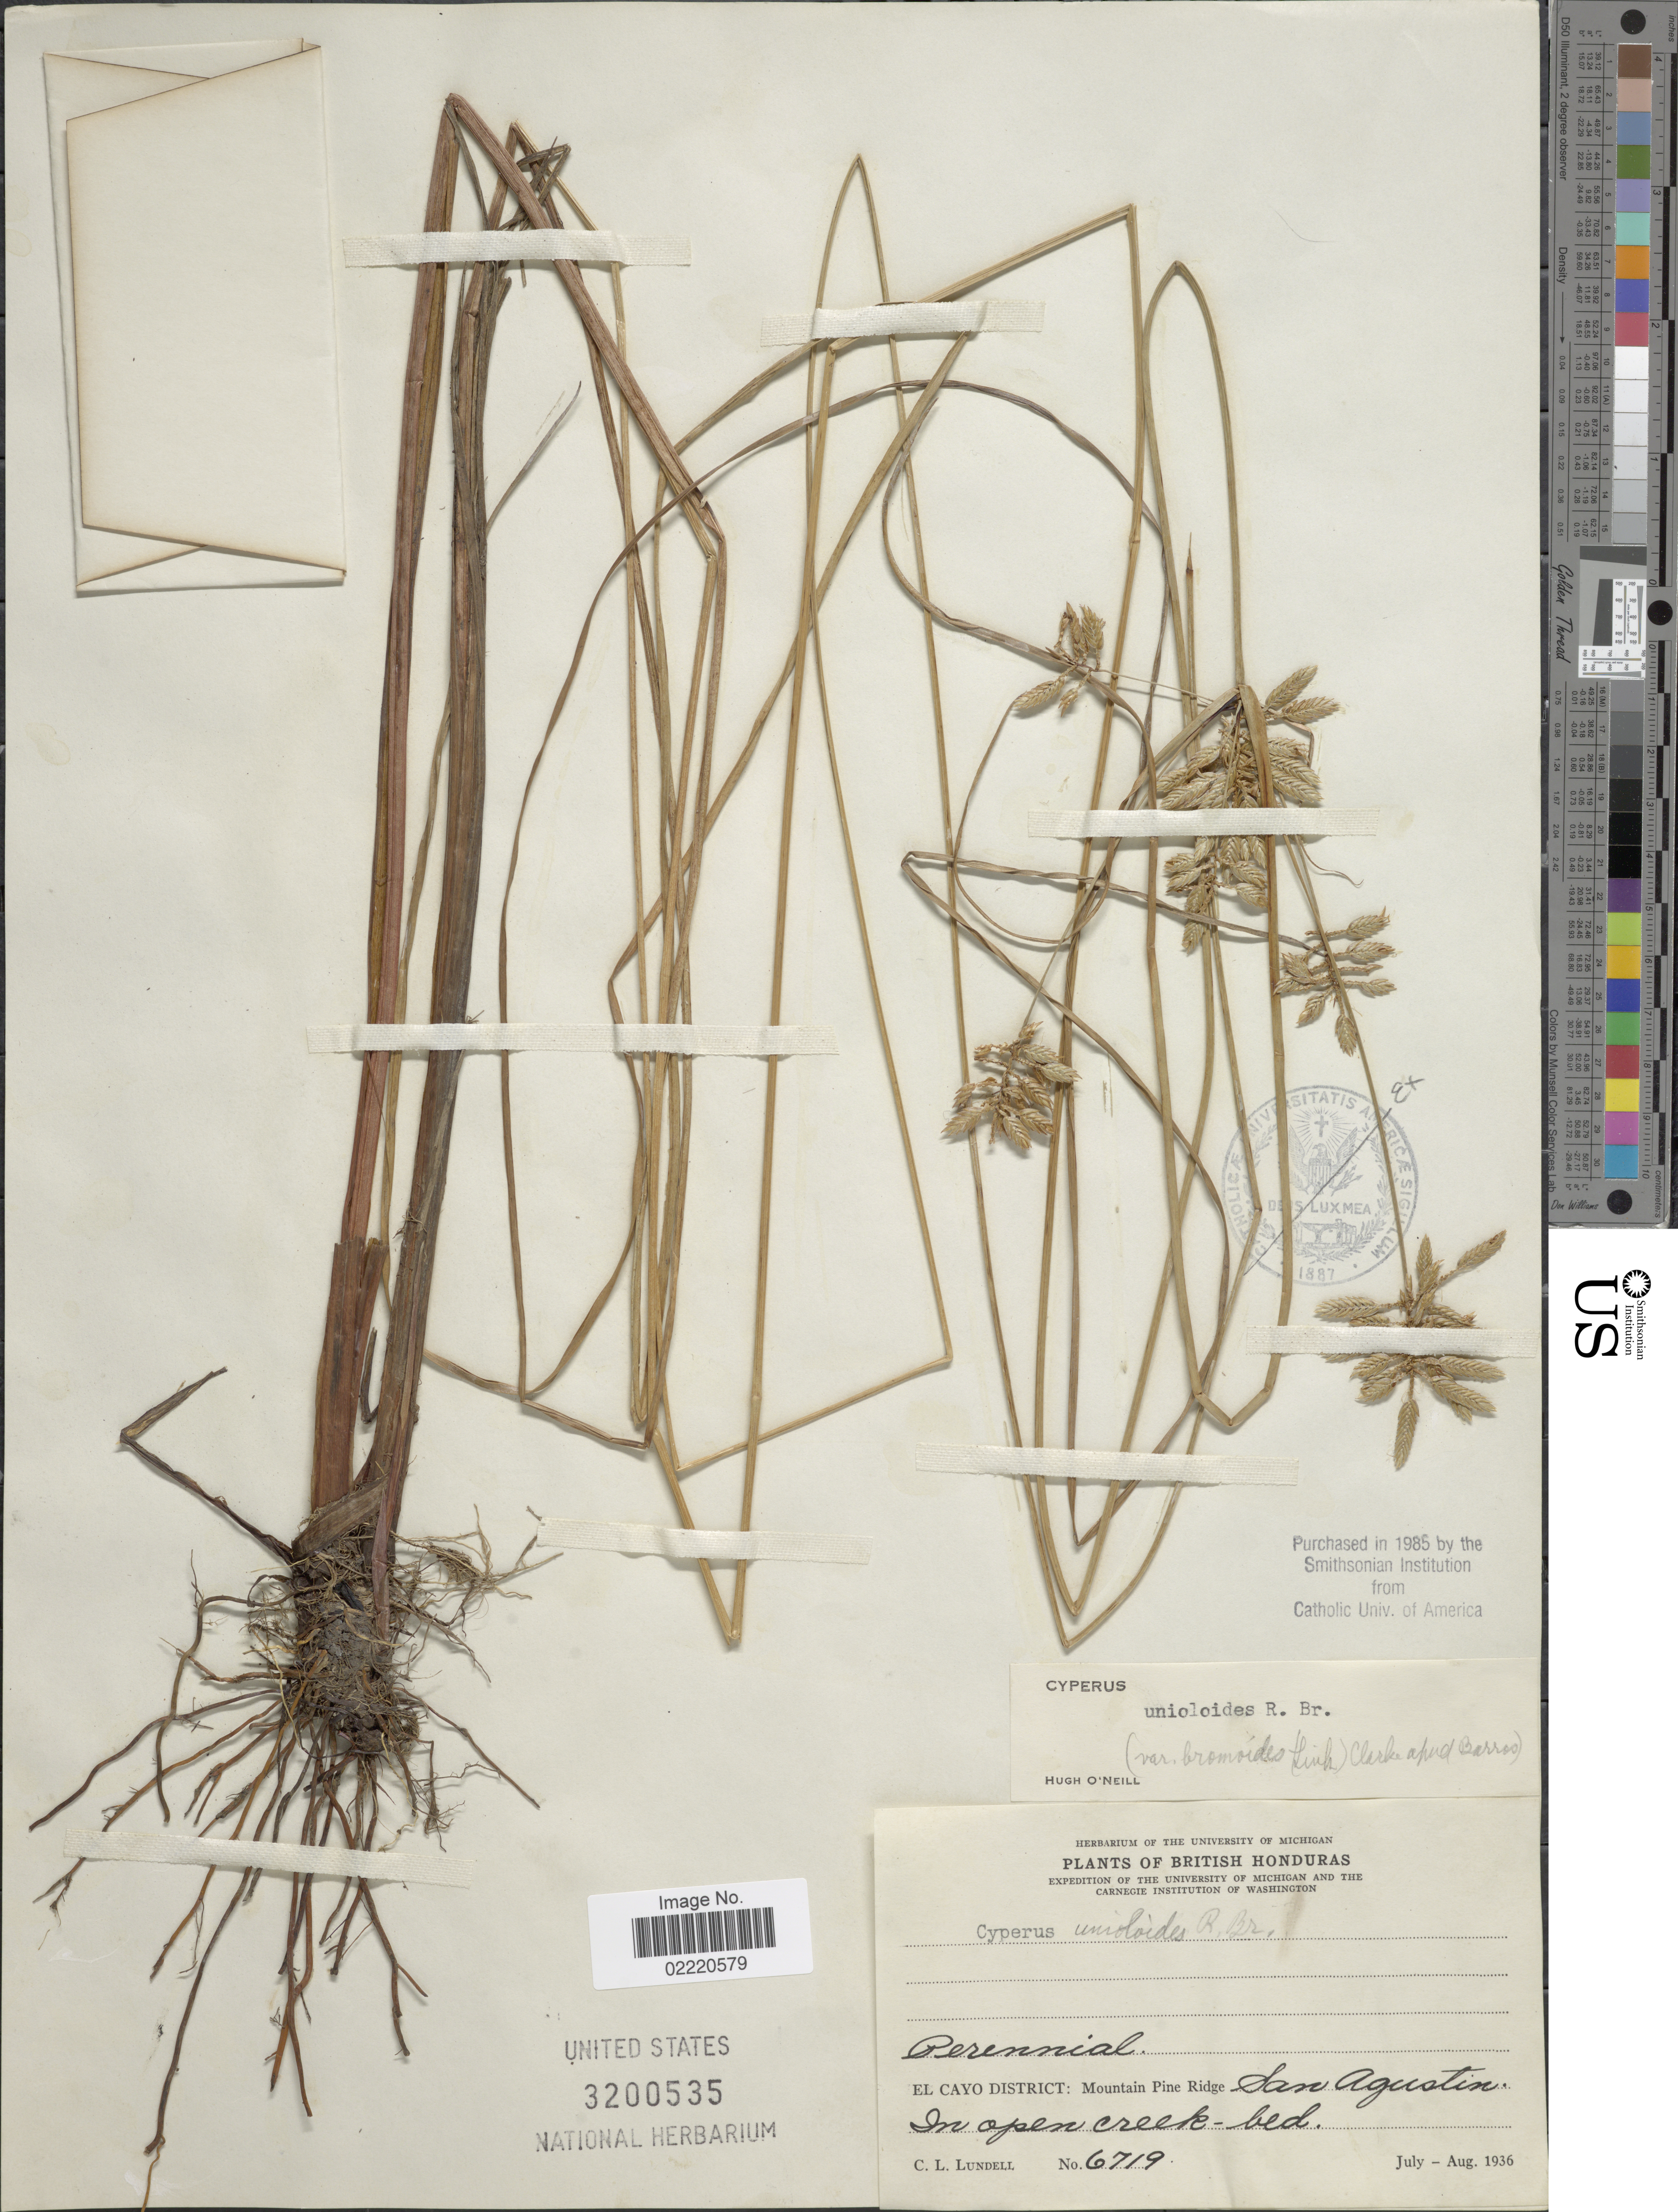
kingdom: Plantae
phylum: Tracheophyta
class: Liliopsida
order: Poales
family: Cyperaceae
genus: Cyperus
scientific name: Cyperus unioloides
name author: R. Br.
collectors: C. L. Lundell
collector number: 6719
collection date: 1936-07/1936-08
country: Belize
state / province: Cayo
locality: British Honduras, El Cayo District: Mountain Pine Ridge San Agustin, in open creek-bed.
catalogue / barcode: US 3200535